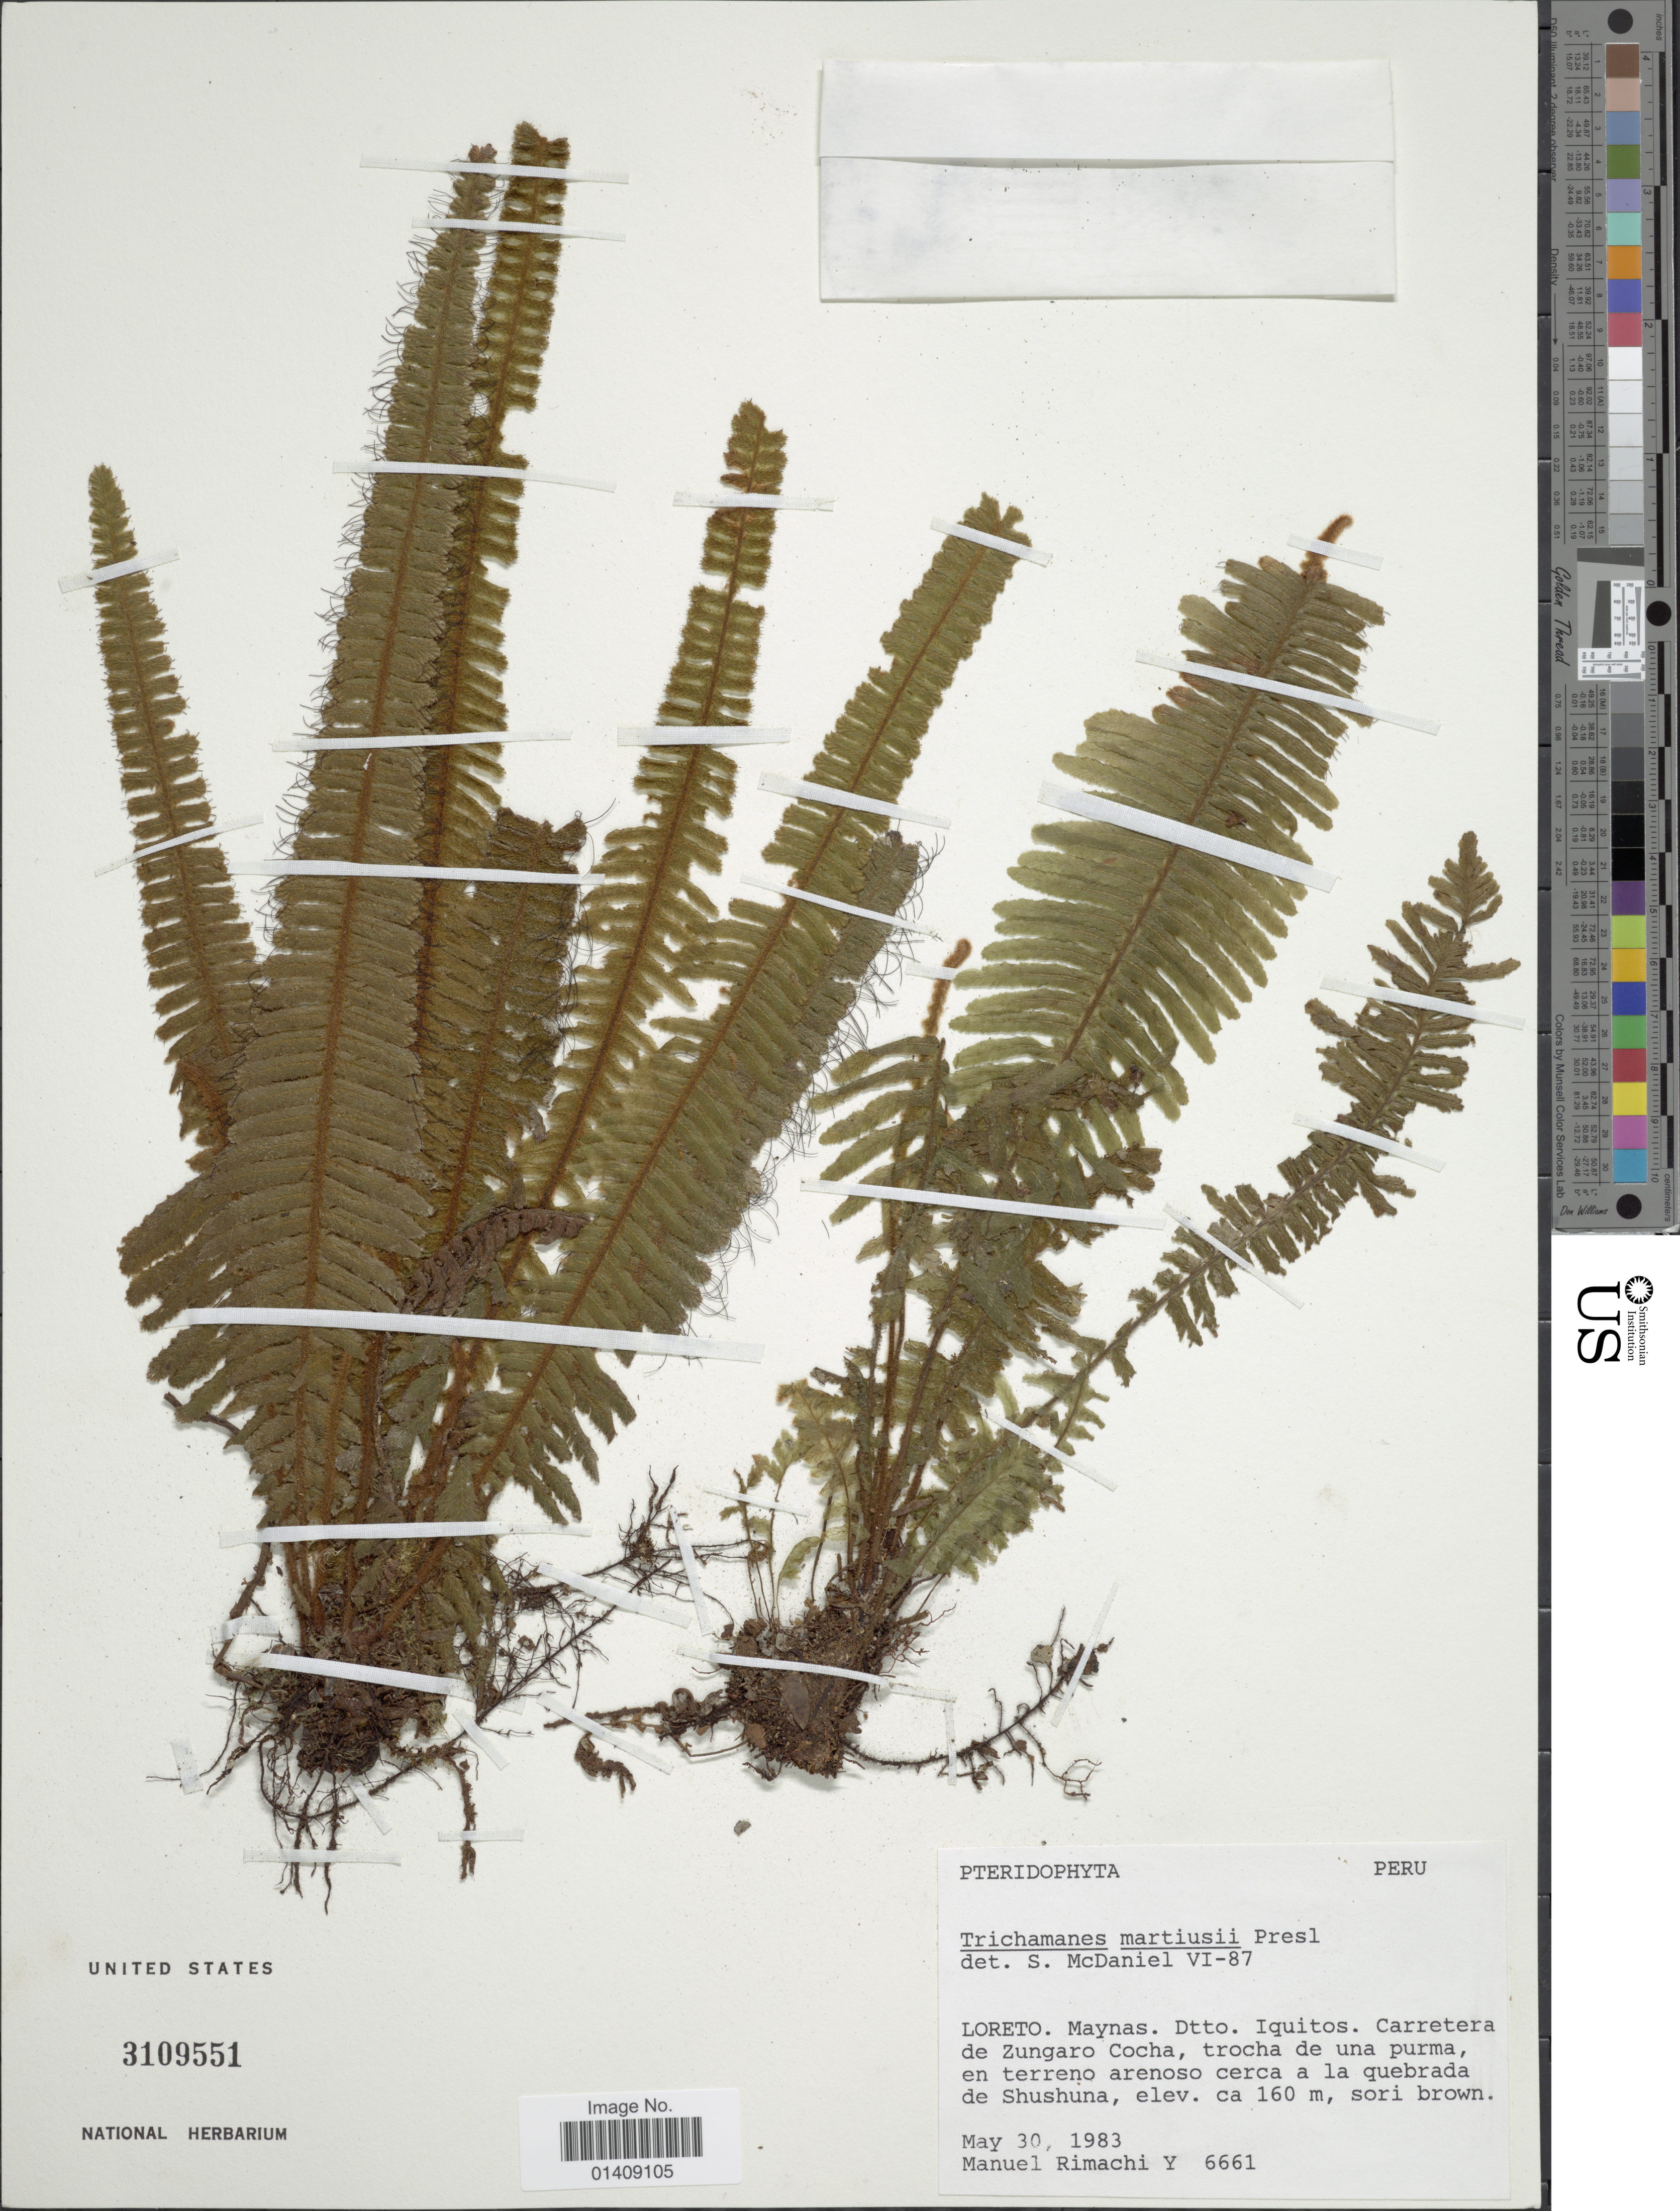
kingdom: Plantae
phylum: Tracheophyta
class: Polypodiopsida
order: Hymenophyllales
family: Hymenophyllaceae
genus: Trichomanes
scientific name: Trichomanes martiusii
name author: C. Presl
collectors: M. Rimachi Y.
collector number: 6661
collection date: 1983-05-30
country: Peru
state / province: Loreto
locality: Maynas. Dtto. Iquitos, Carretera de Zungaro Cocha, trocha de una purma, en terreno arenoso cerca a la quebrada de Shushuna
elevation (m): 160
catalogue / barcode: US 3109551